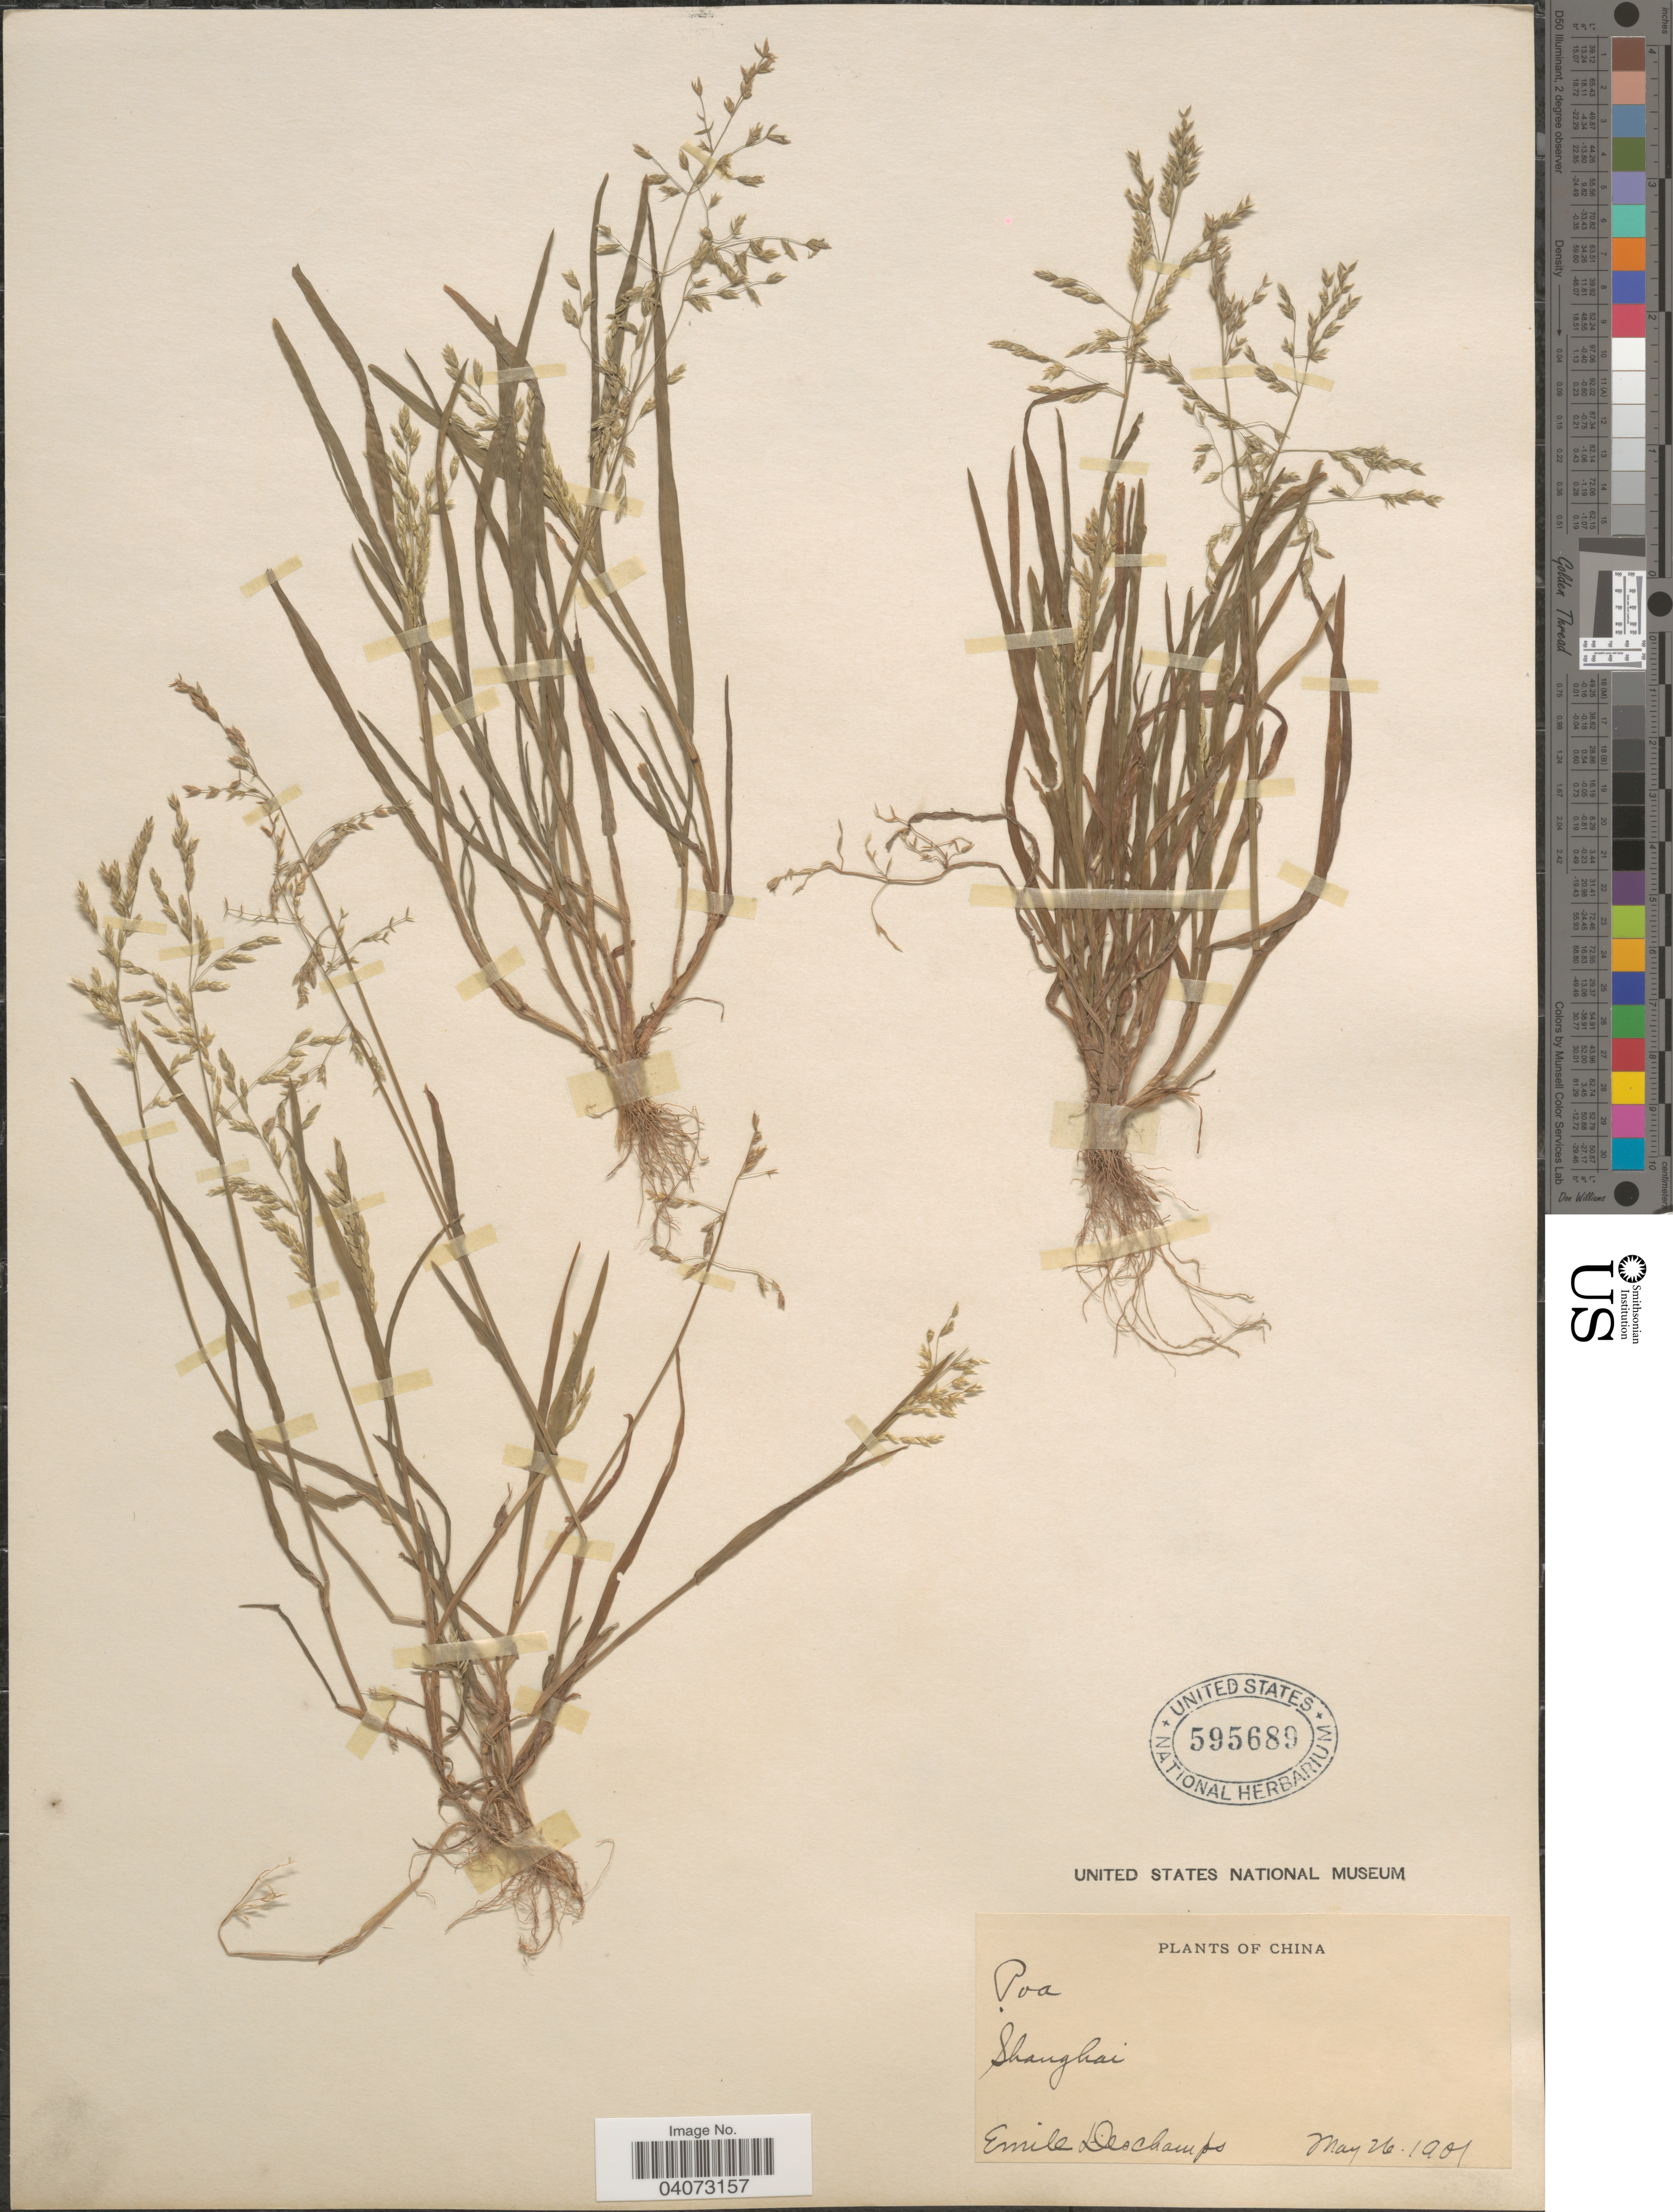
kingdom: Plantae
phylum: Tracheophyta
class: Liliopsida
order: Poales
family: Poaceae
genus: Poa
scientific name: Poa annua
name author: L.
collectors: E. Deschamps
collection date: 1901-05-26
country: China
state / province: Shanghai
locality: Shanghai.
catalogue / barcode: US 595689